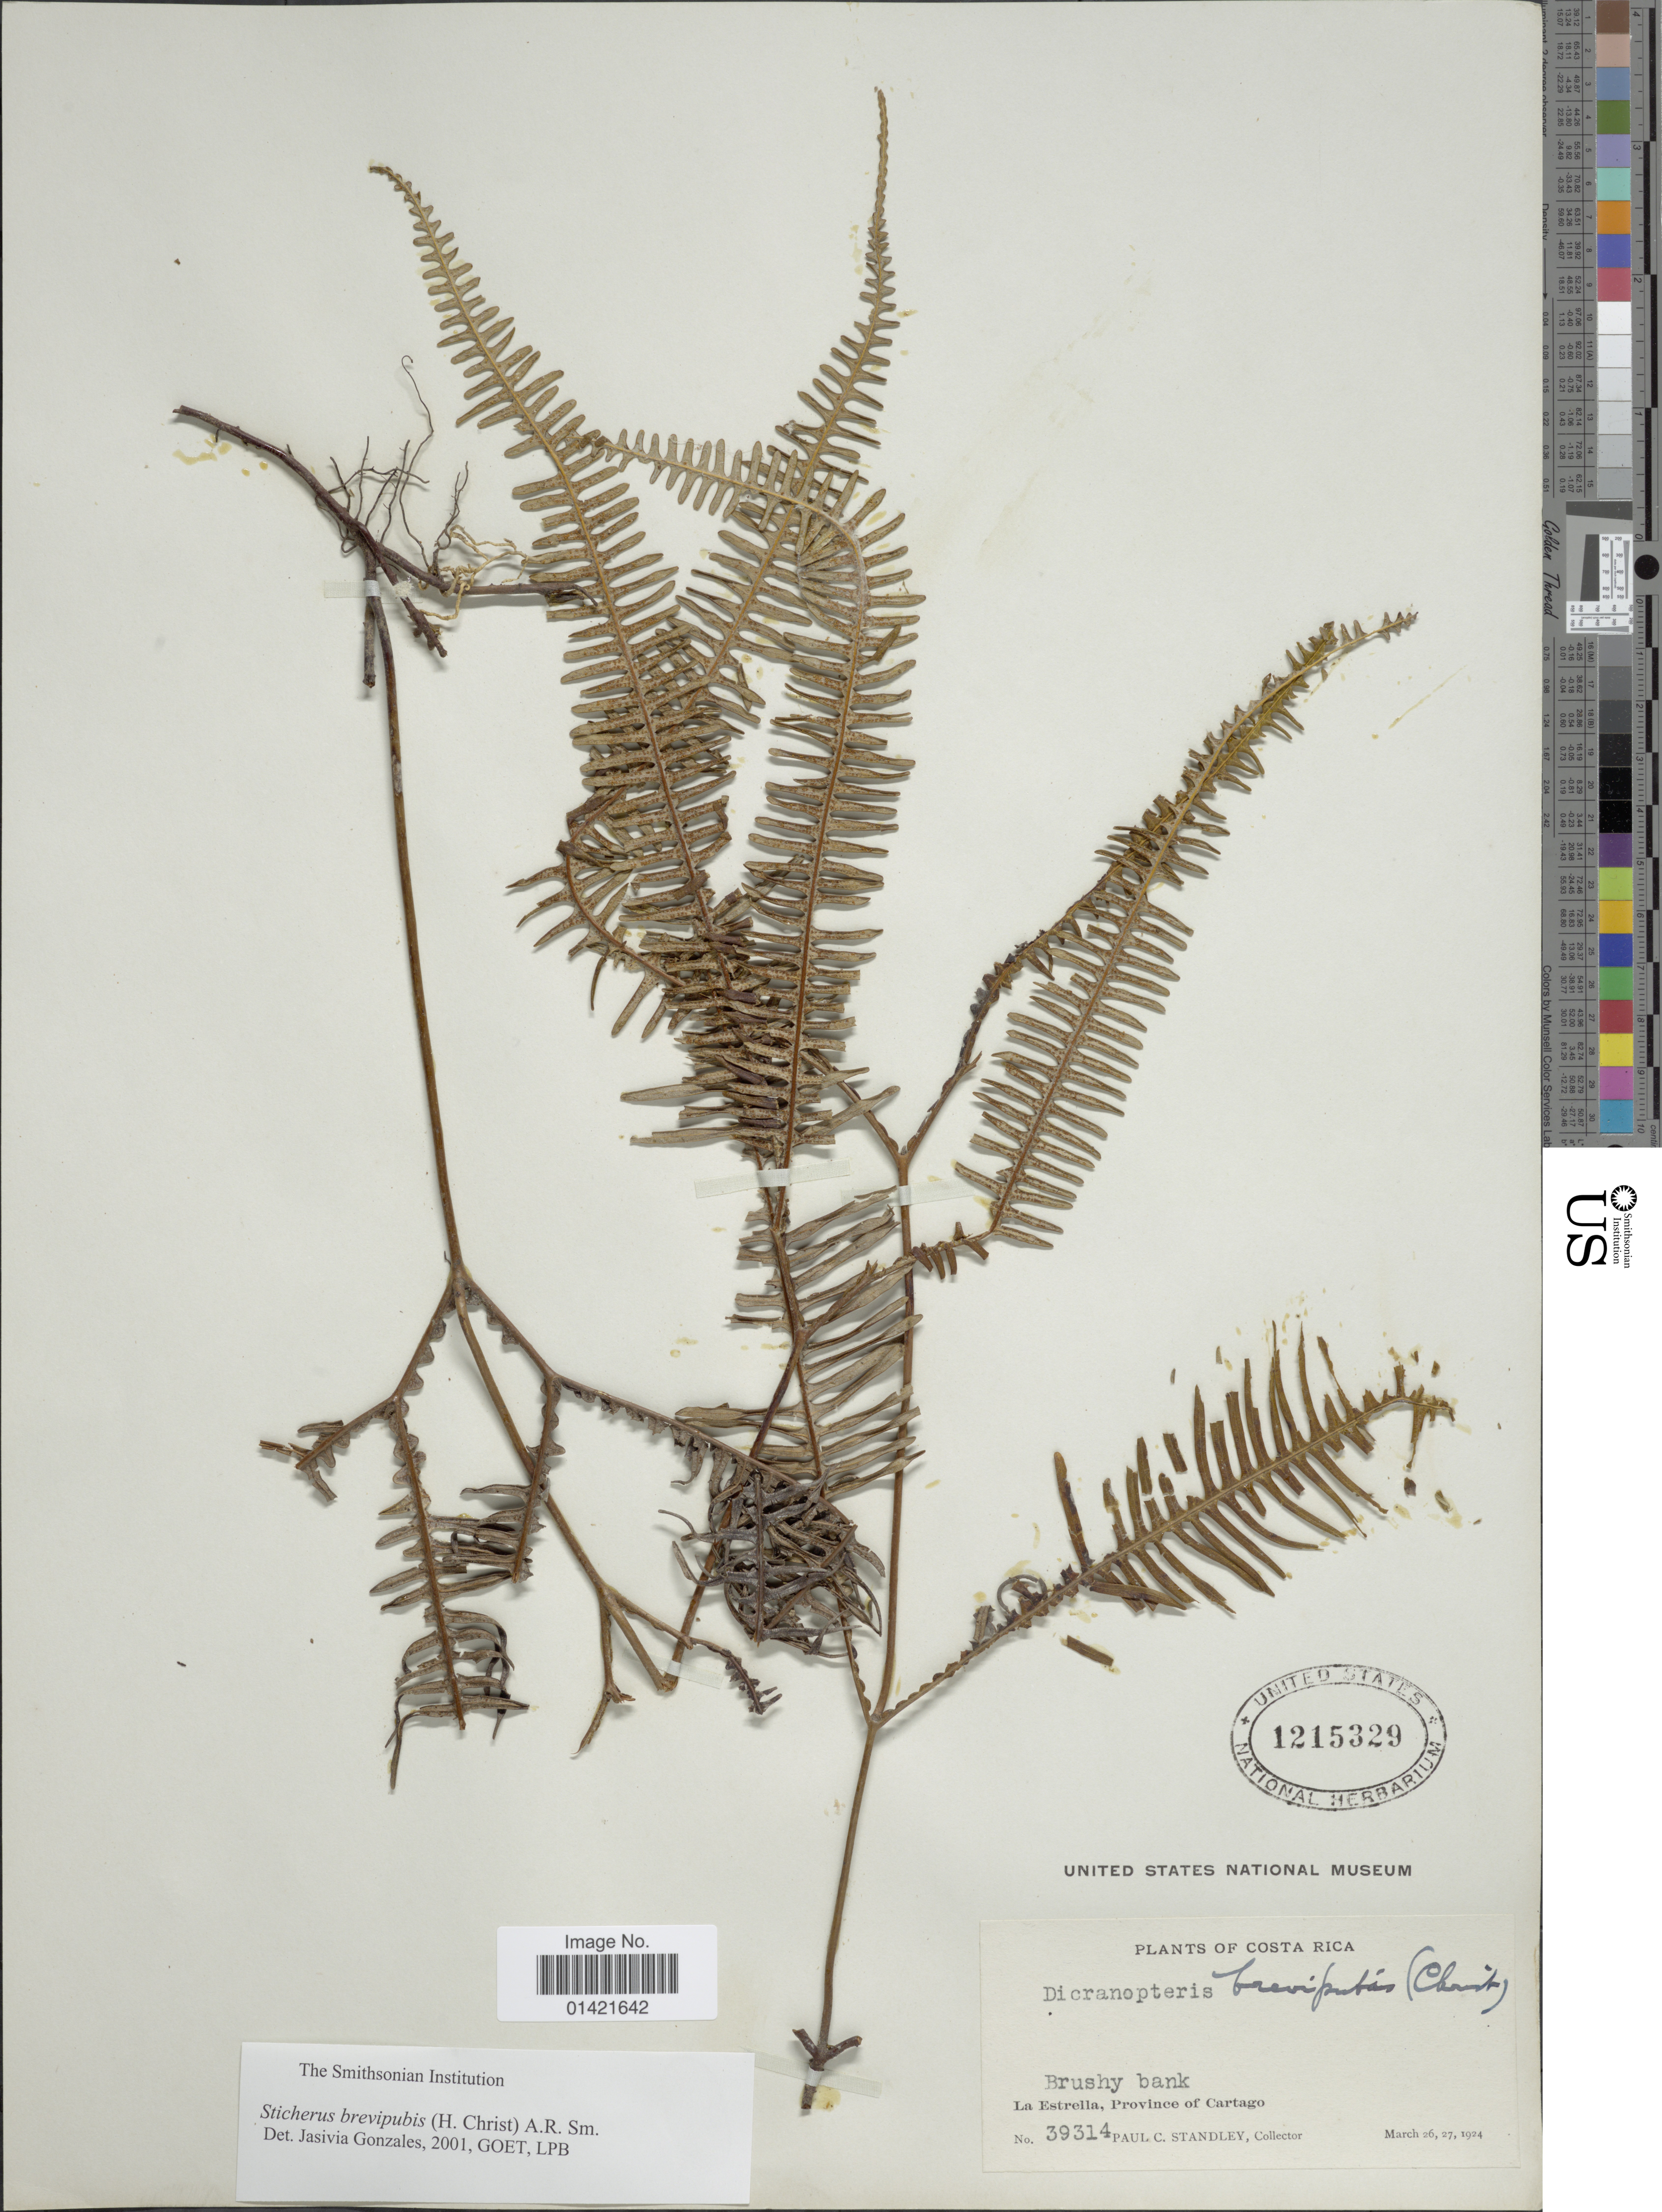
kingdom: Plantae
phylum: Tracheophyta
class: Polypodiopsida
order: Gleicheniales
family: Gleicheniaceae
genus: Sticherus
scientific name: Sticherus fulvus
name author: (Desv.) Ching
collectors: P. C. Standley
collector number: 39314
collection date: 1924-03-26/1924-03-27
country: Costa Rica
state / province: Cartago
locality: La Estrella, Province of Cartago.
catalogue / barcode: US 1215329